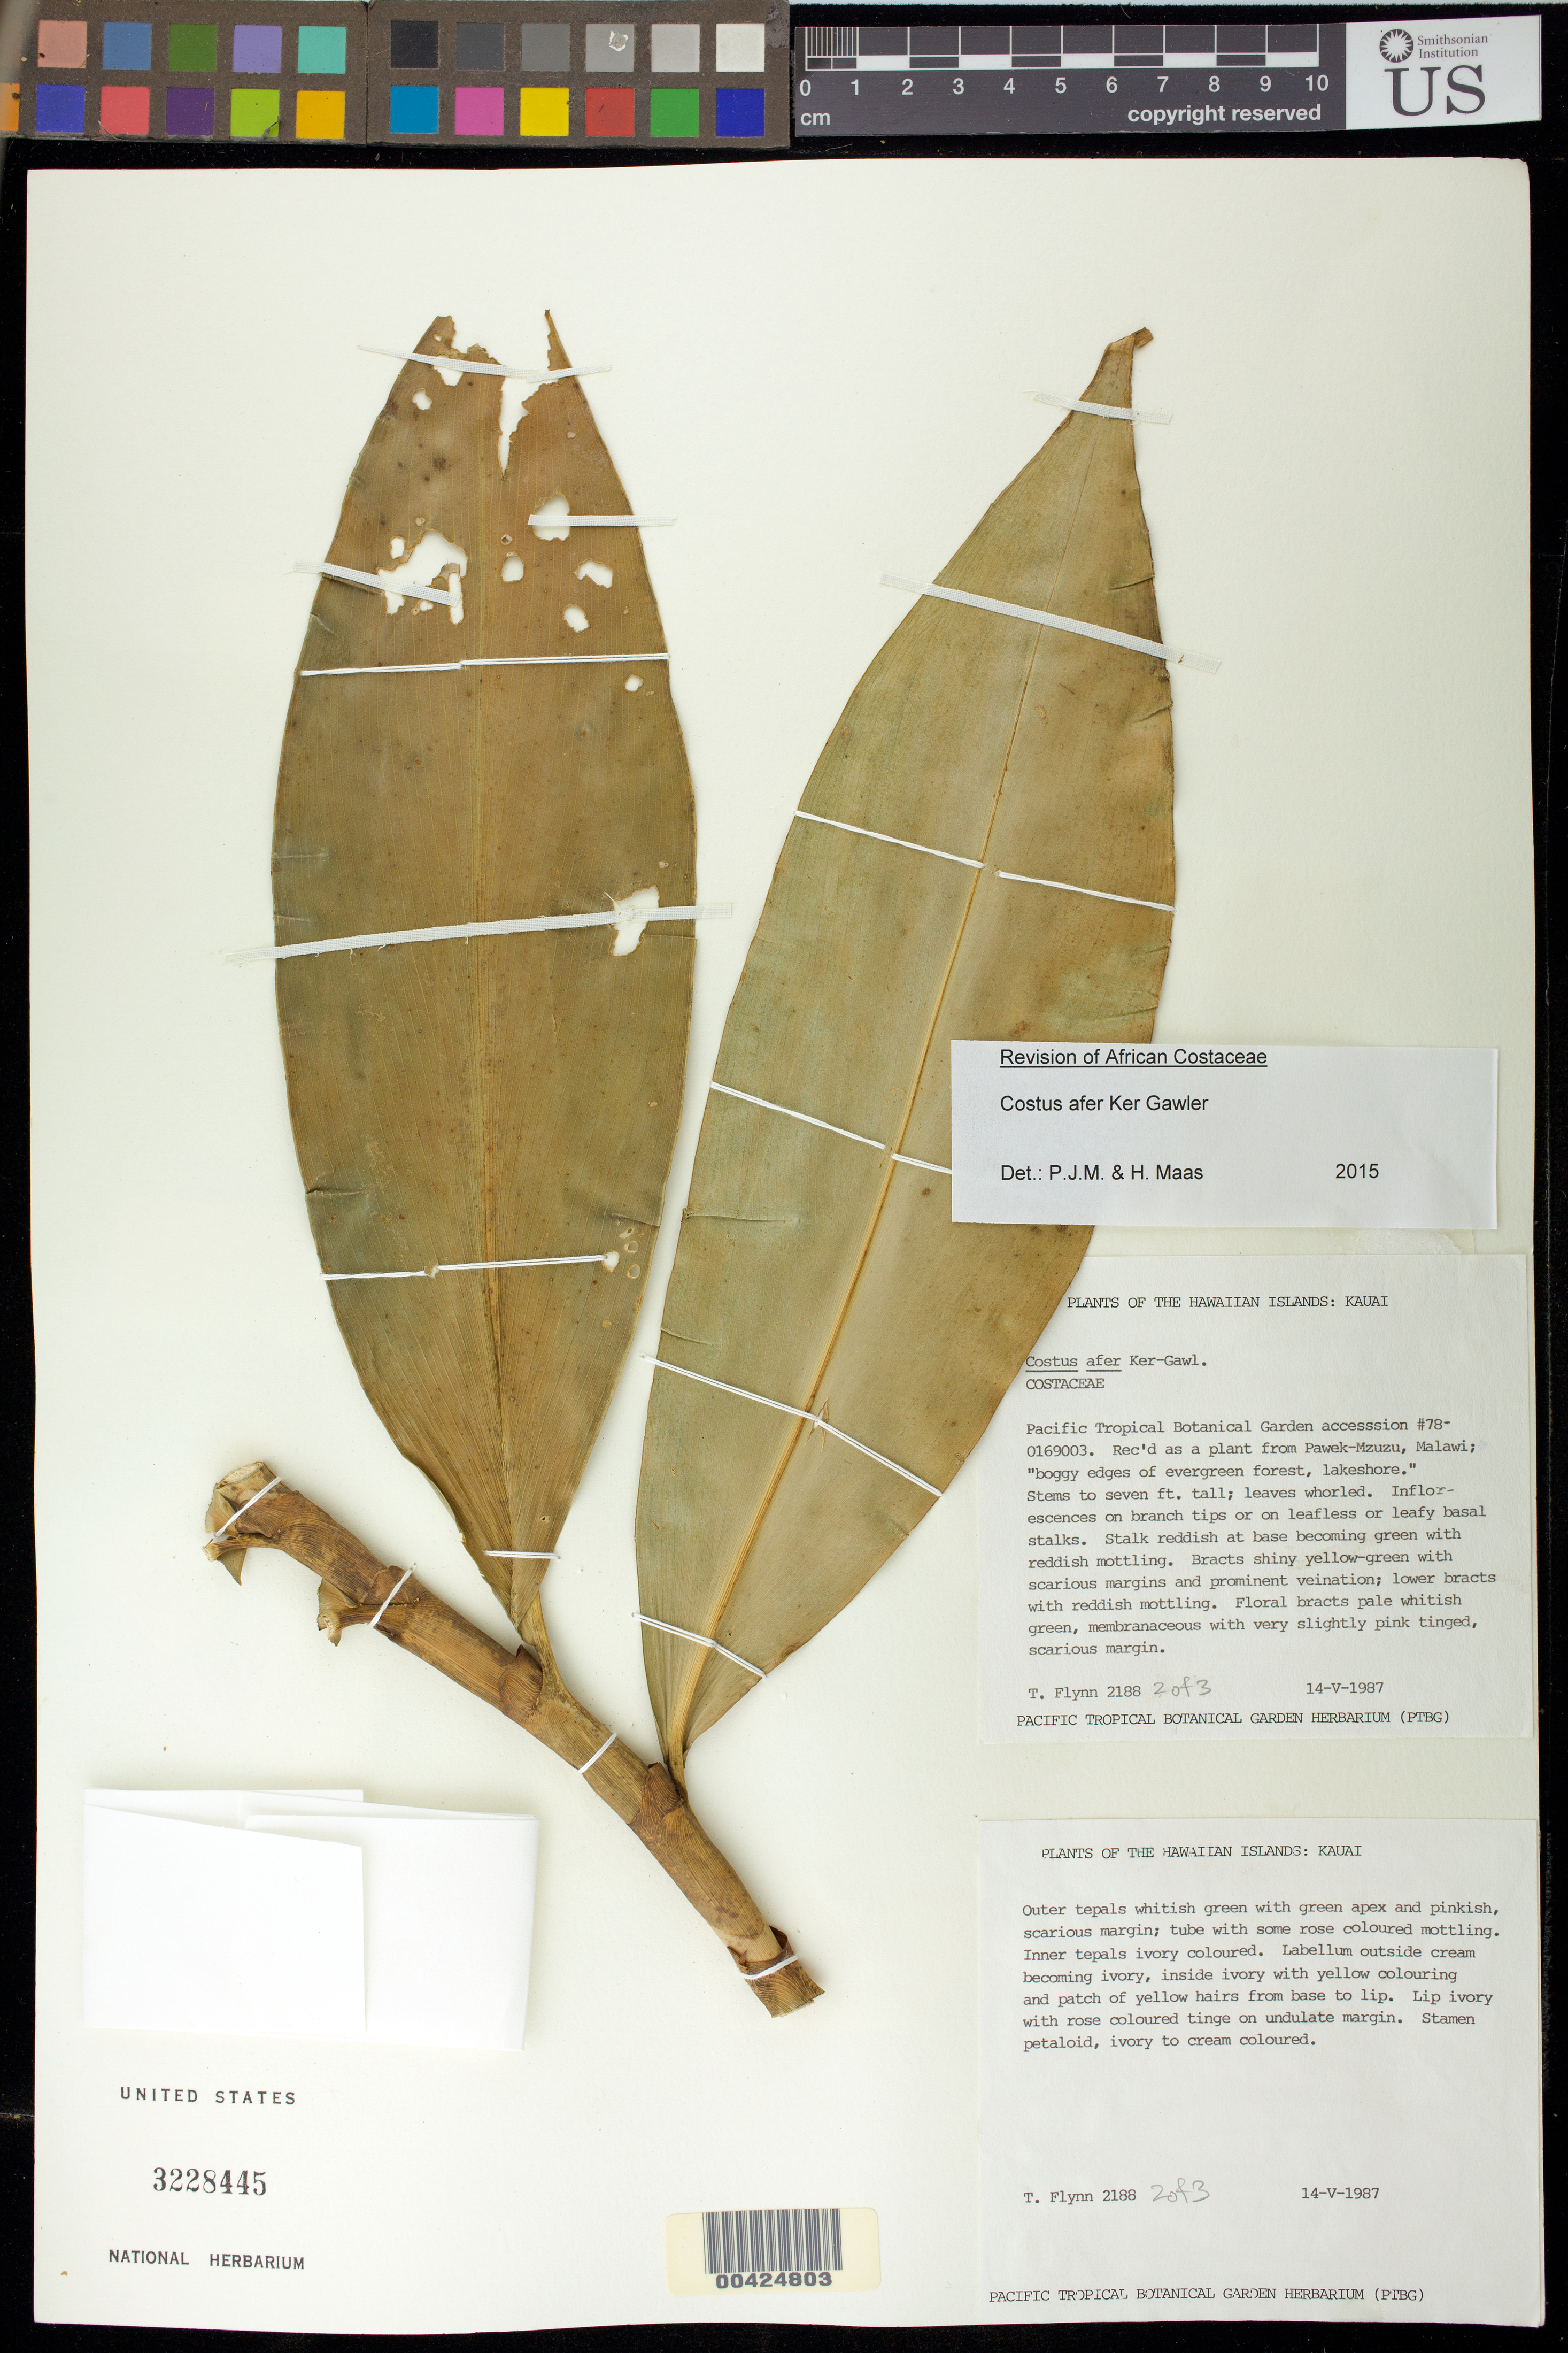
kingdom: Plantae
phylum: Tracheophyta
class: Liliopsida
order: Zingiberales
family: Costaceae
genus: Costus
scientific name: Costus afer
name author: Ker Gawl.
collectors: T. W. Flynn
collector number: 2183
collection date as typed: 14 May 1987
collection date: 1987-05-14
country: United States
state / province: Hawaii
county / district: Kauai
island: Kaua'i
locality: Pacific Tropical Botanical Garden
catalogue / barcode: US 3228445